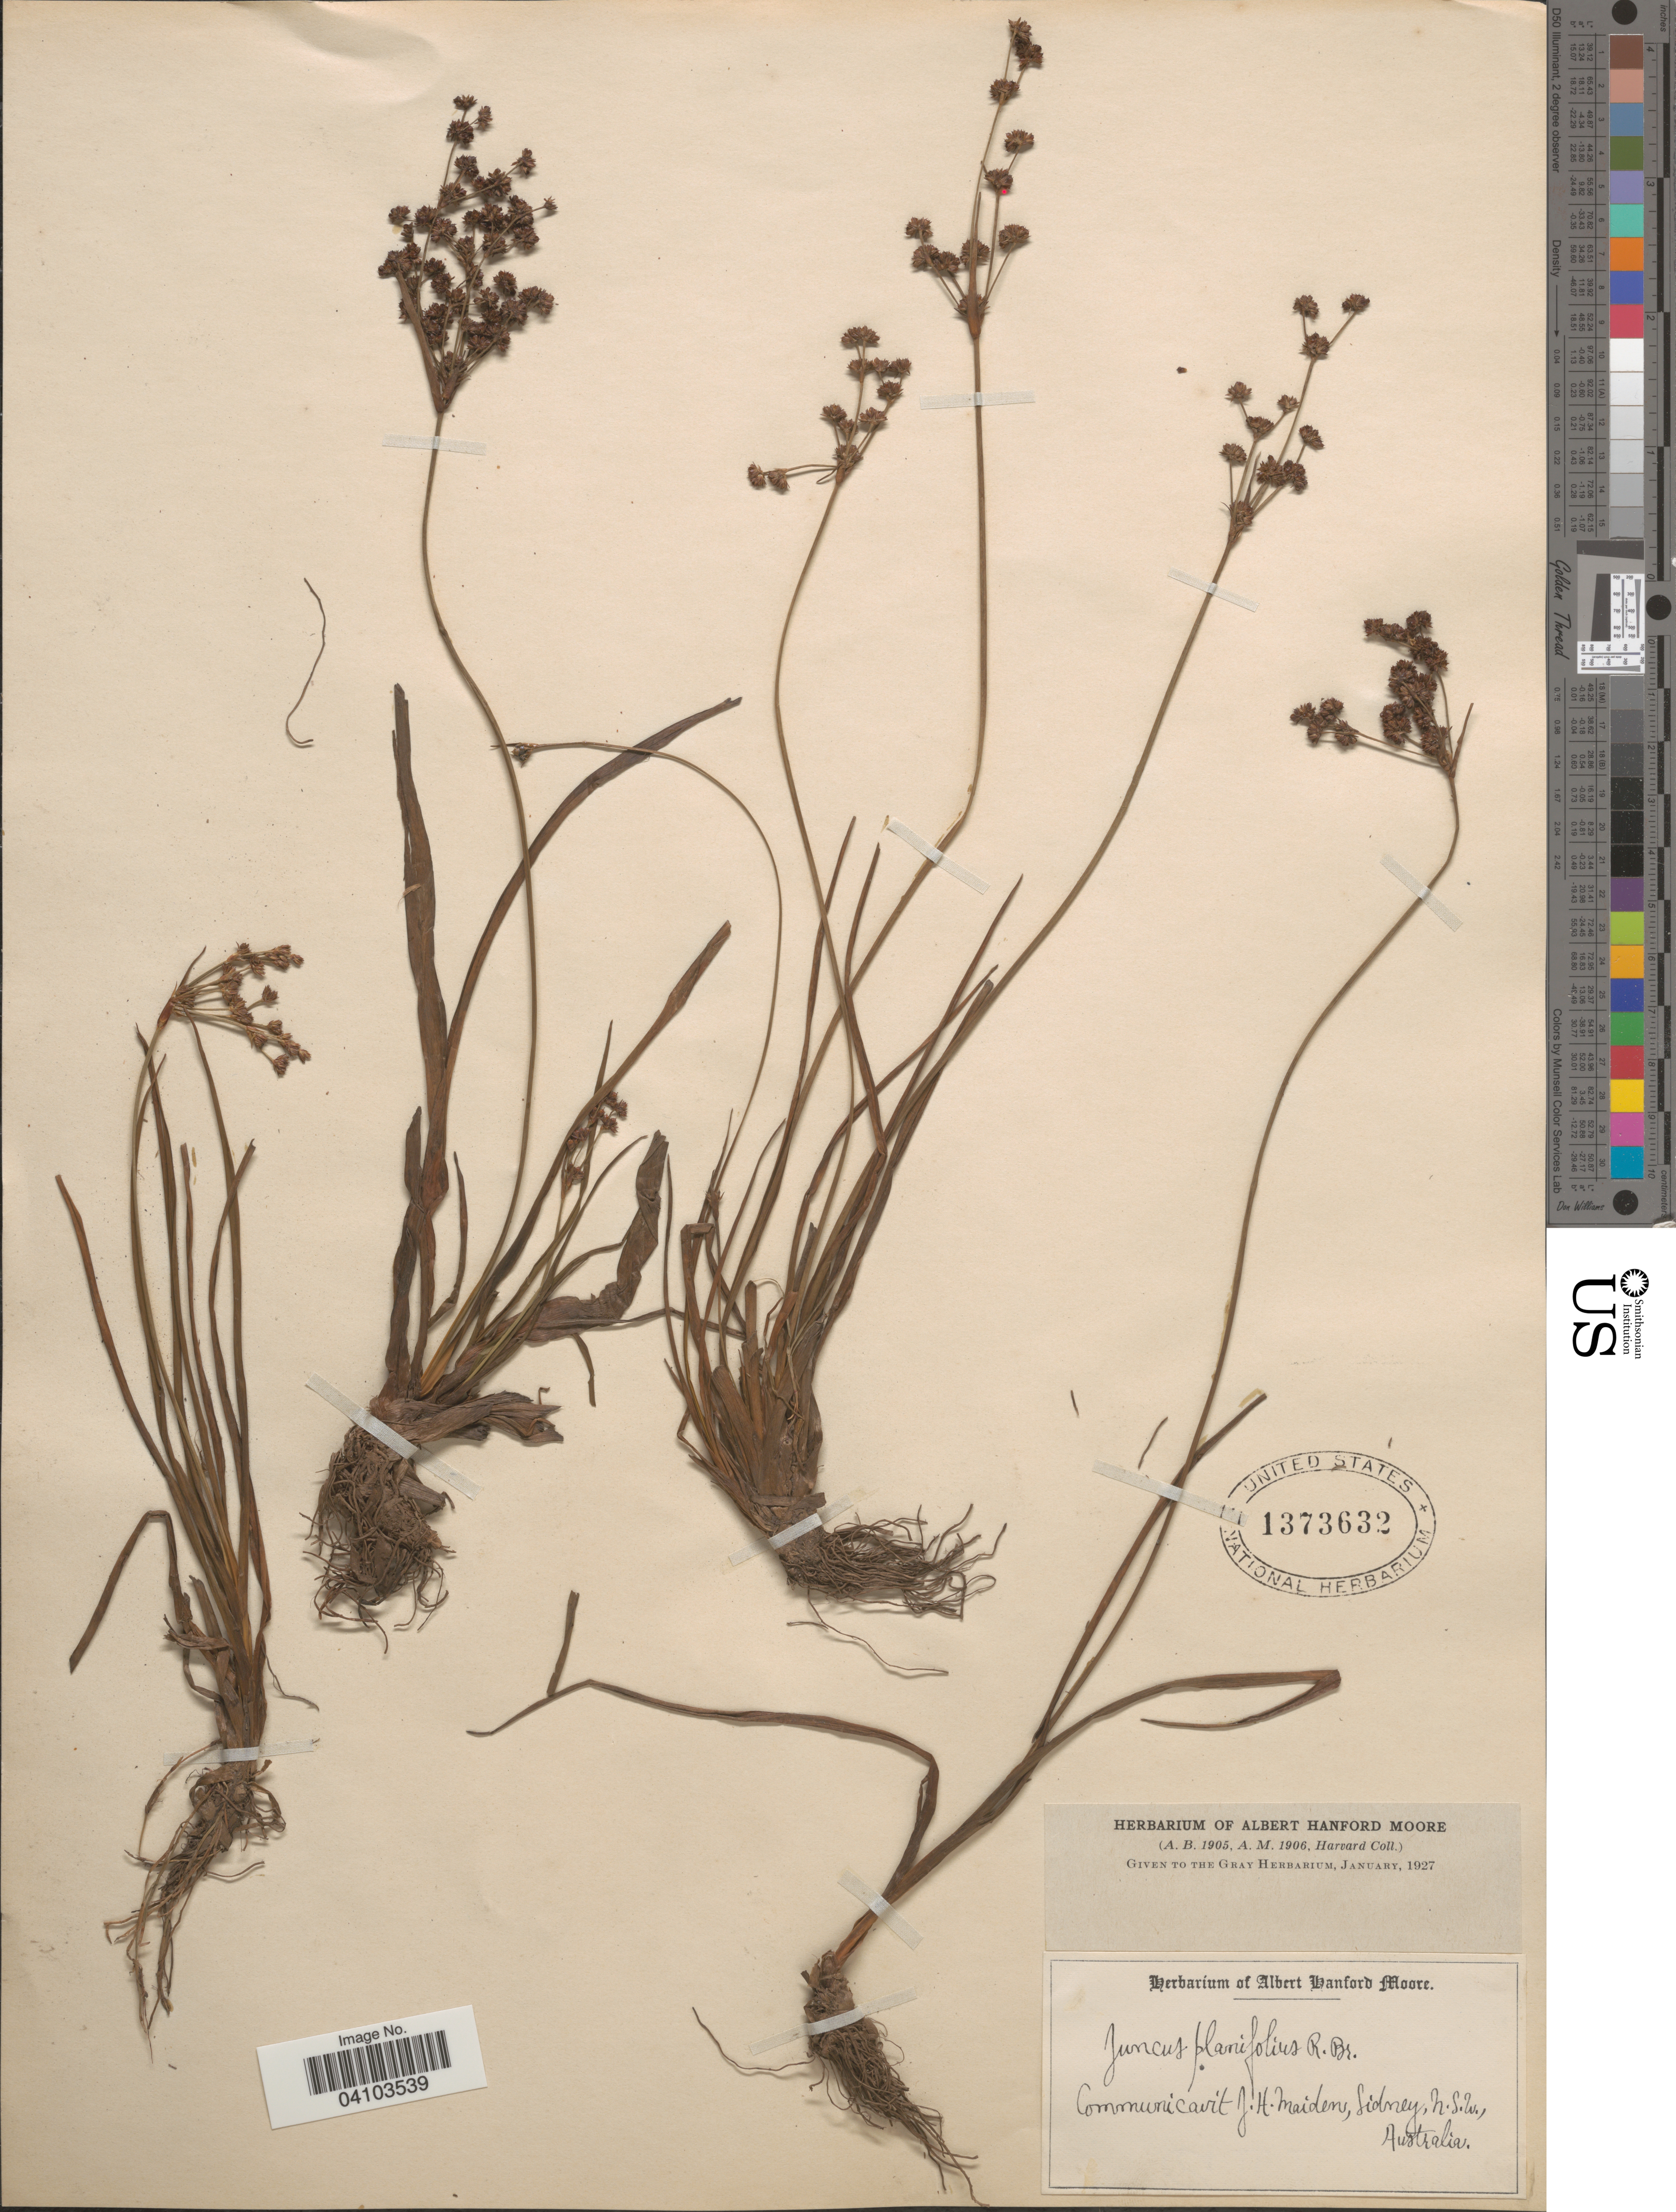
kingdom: Plantae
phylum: Tracheophyta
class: Liliopsida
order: Poales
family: Juncaceae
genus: Juncus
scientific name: Juncus planifolius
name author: R. Br.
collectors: Ex herb. Albert Hanford Moore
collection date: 1927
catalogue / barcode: US 1373632